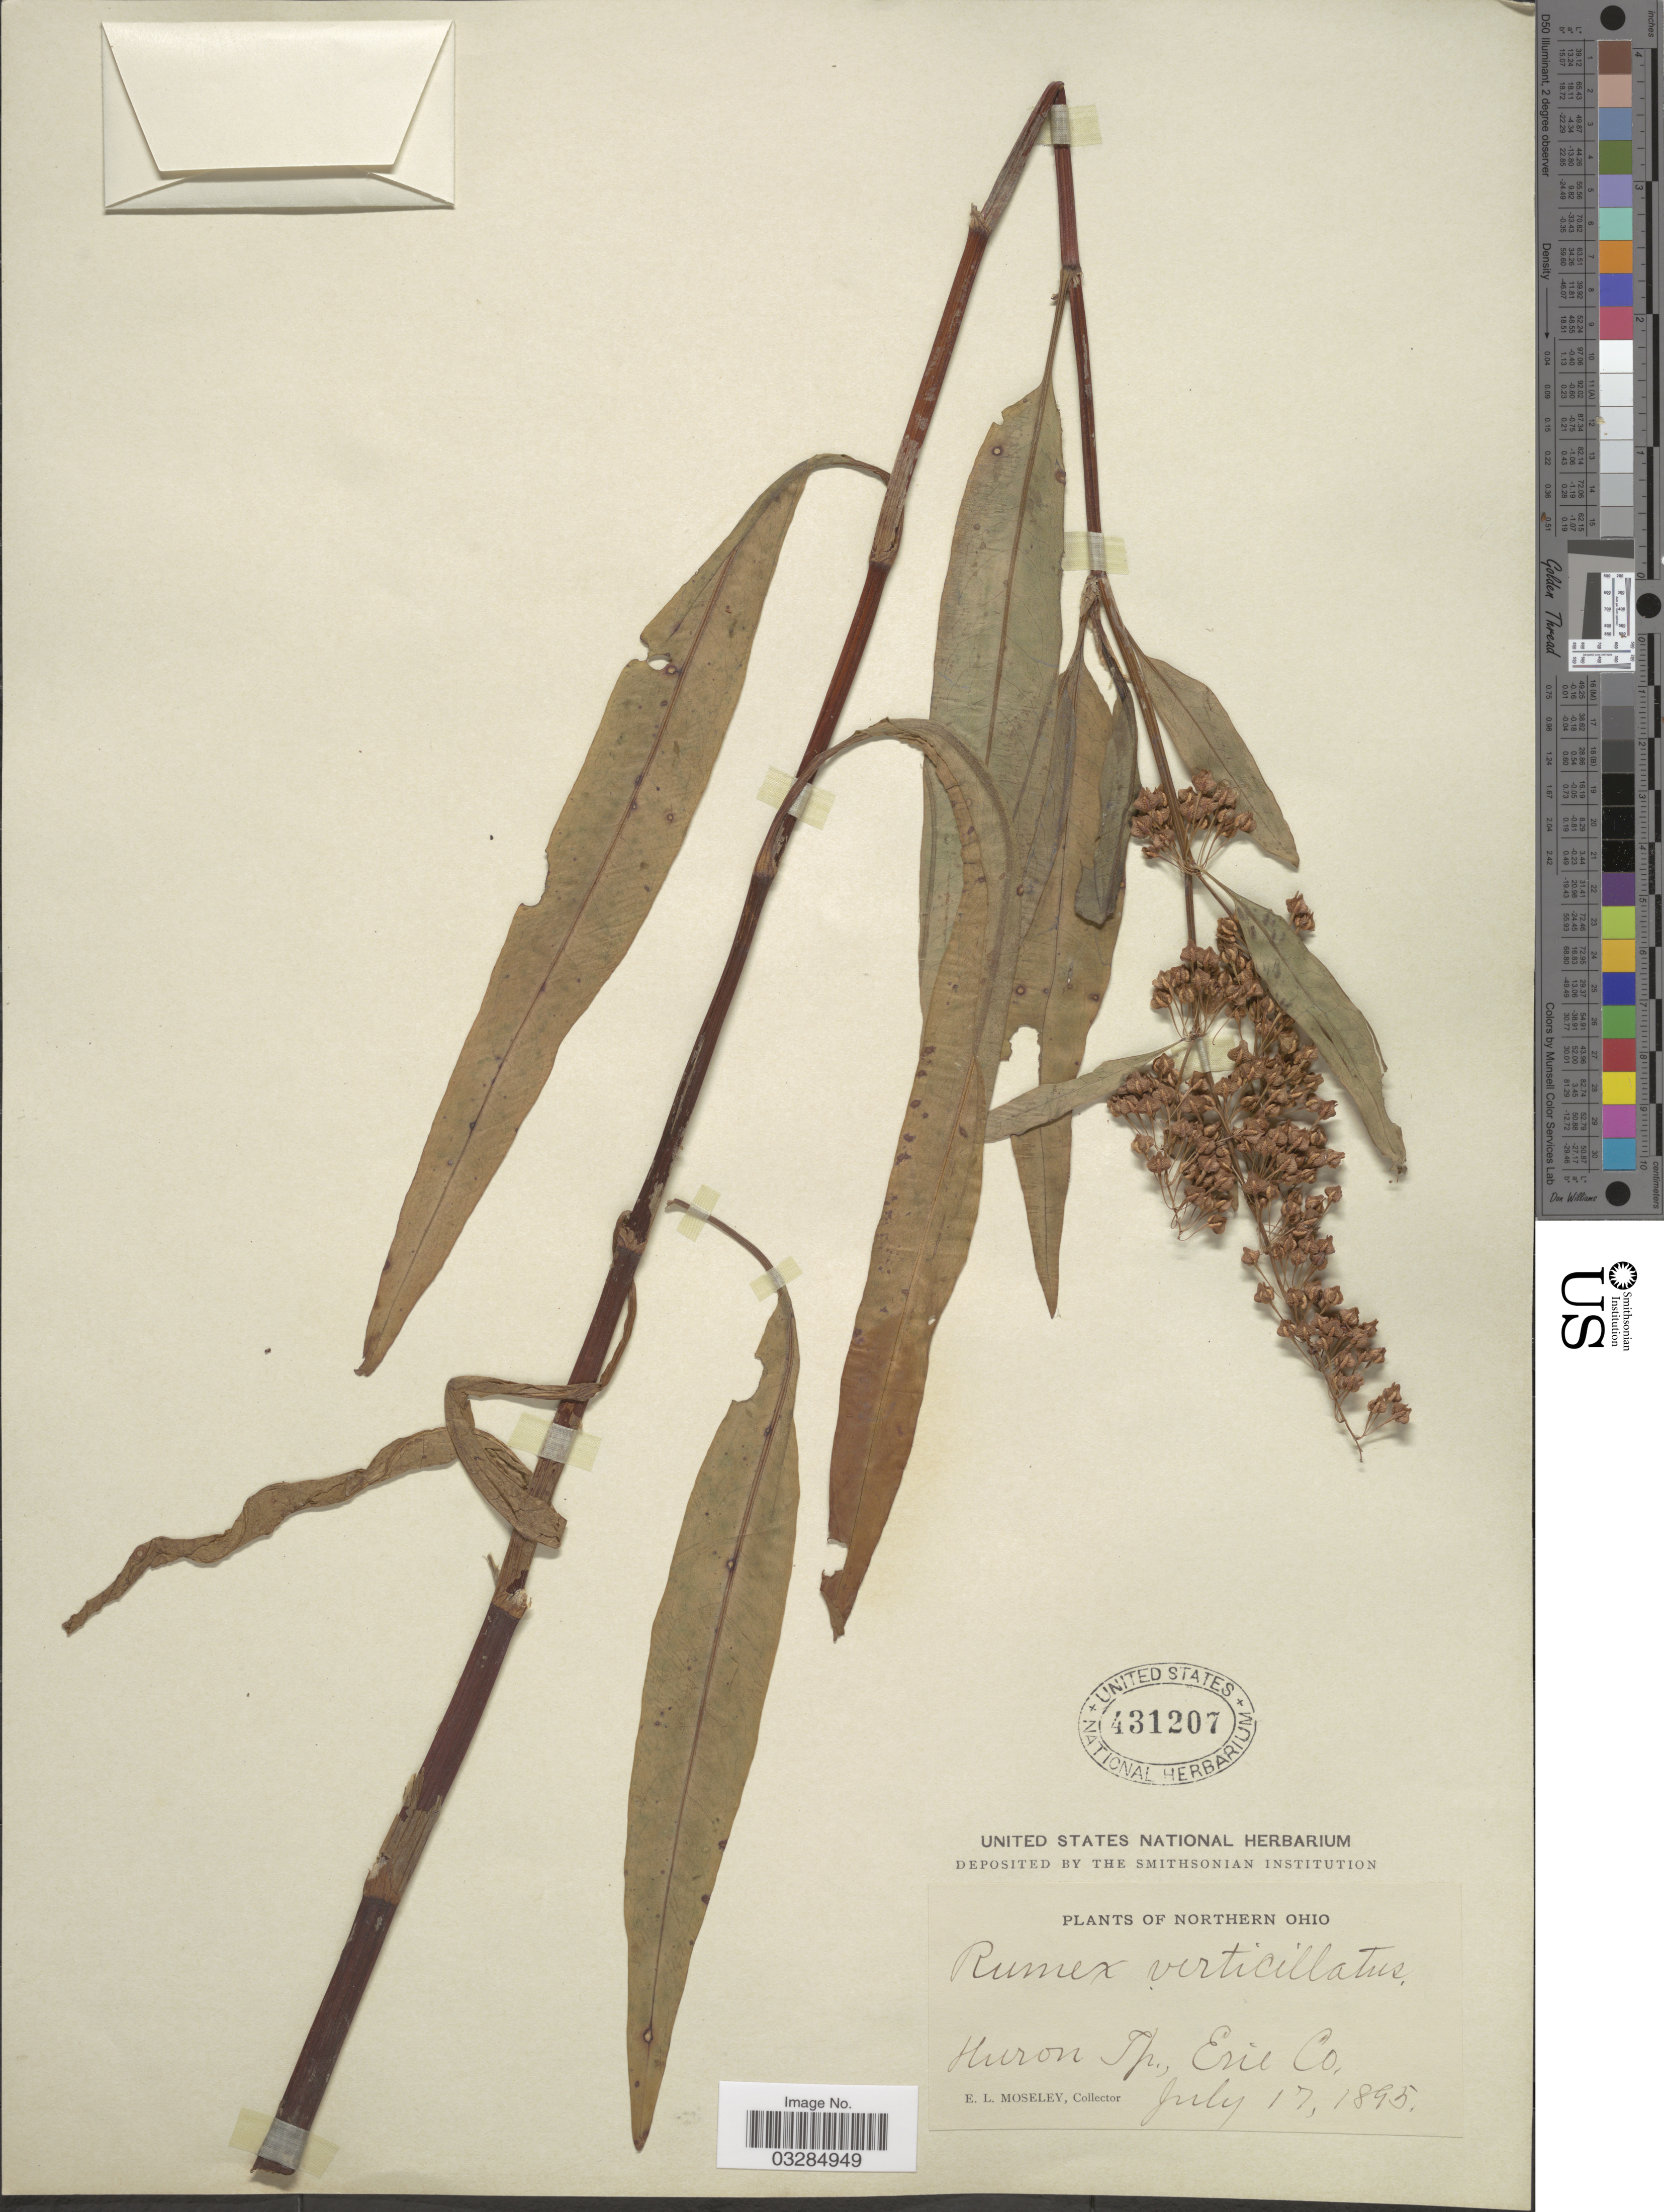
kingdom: Plantae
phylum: Tracheophyta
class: Magnoliopsida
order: Caryophyllales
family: Polygonaceae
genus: Rumex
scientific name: Rumex verticillatus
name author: L.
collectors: E. Moseley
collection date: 1895-07-17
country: United States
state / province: Ohio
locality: Northern Ohio. Huron Tp., Erie Co.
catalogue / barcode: US 431207